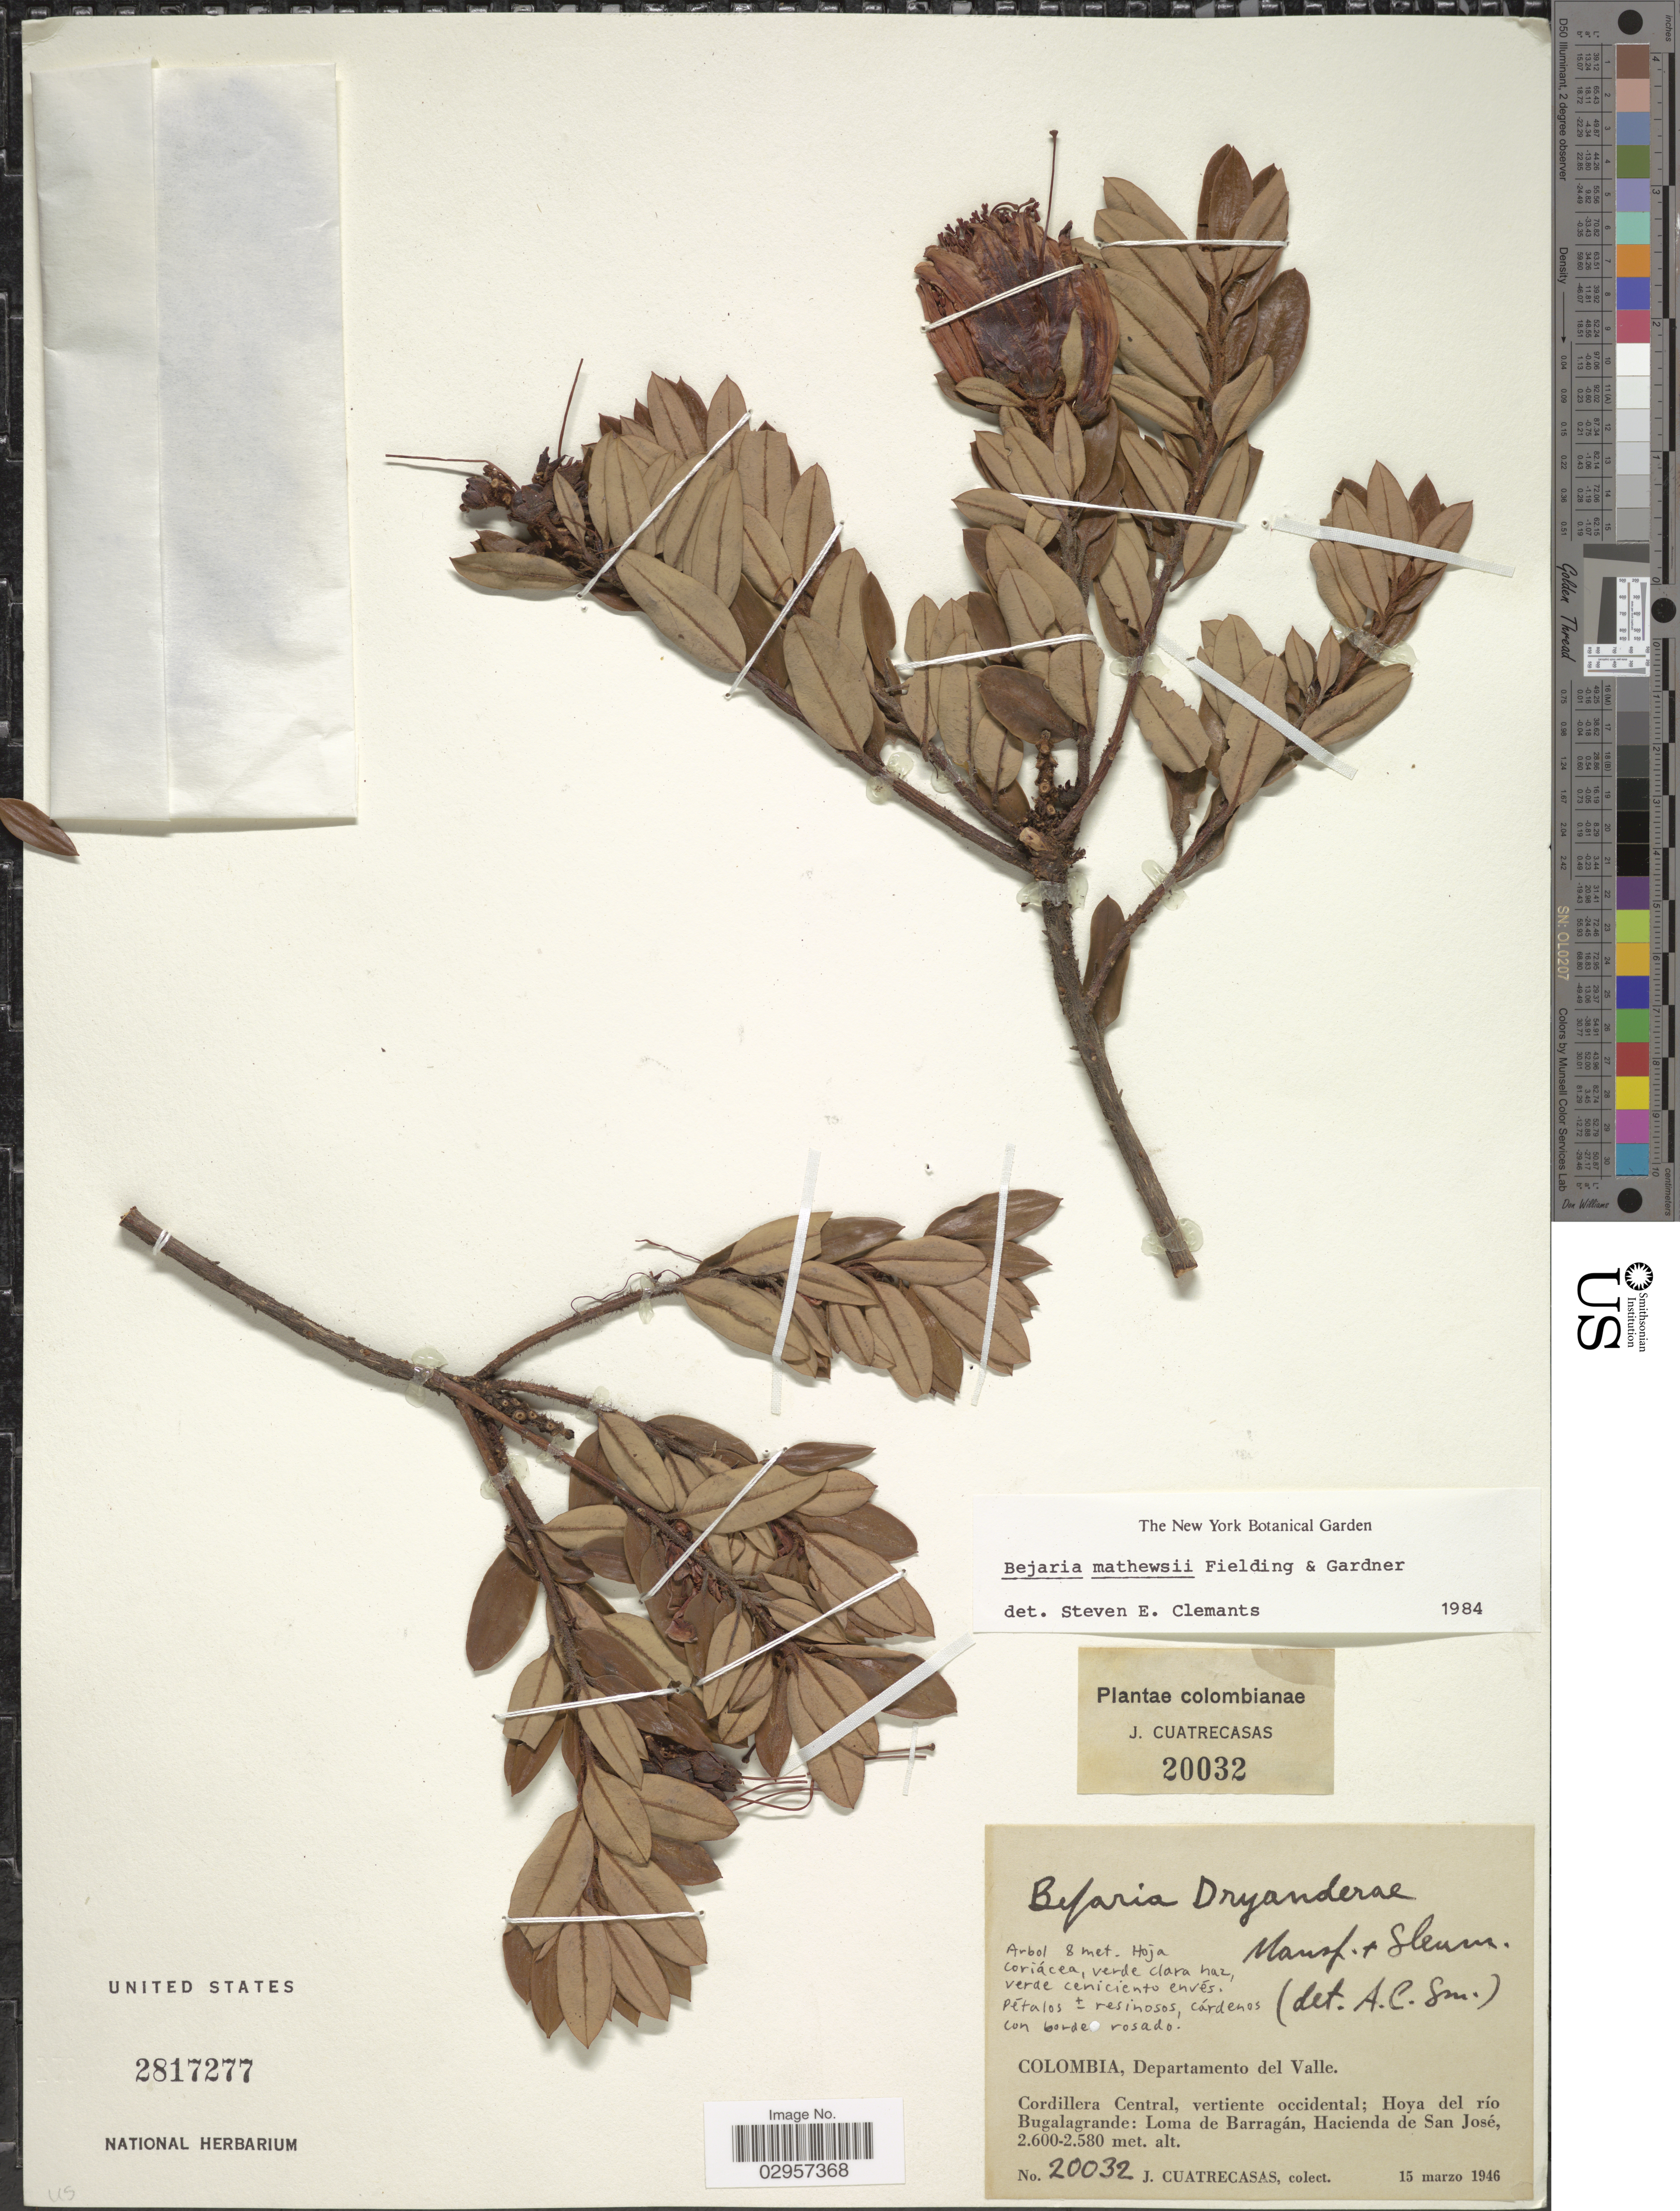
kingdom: Plantae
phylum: Tracheophyta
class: Magnoliopsida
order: Ericales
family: Ericaceae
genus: Bejaria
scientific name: Bejaria mathewsii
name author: Fielding & Gardner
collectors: J. Cuatrecasas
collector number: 20032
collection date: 1946-03-15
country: Colombia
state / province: Valle del Cauca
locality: Departamento del Valle, Cordillera Central, vertiente occidental; Hoya del rio Bugalagrande: Loma de Barragán, Hacienda de San José.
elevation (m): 2580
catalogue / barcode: US 2817277